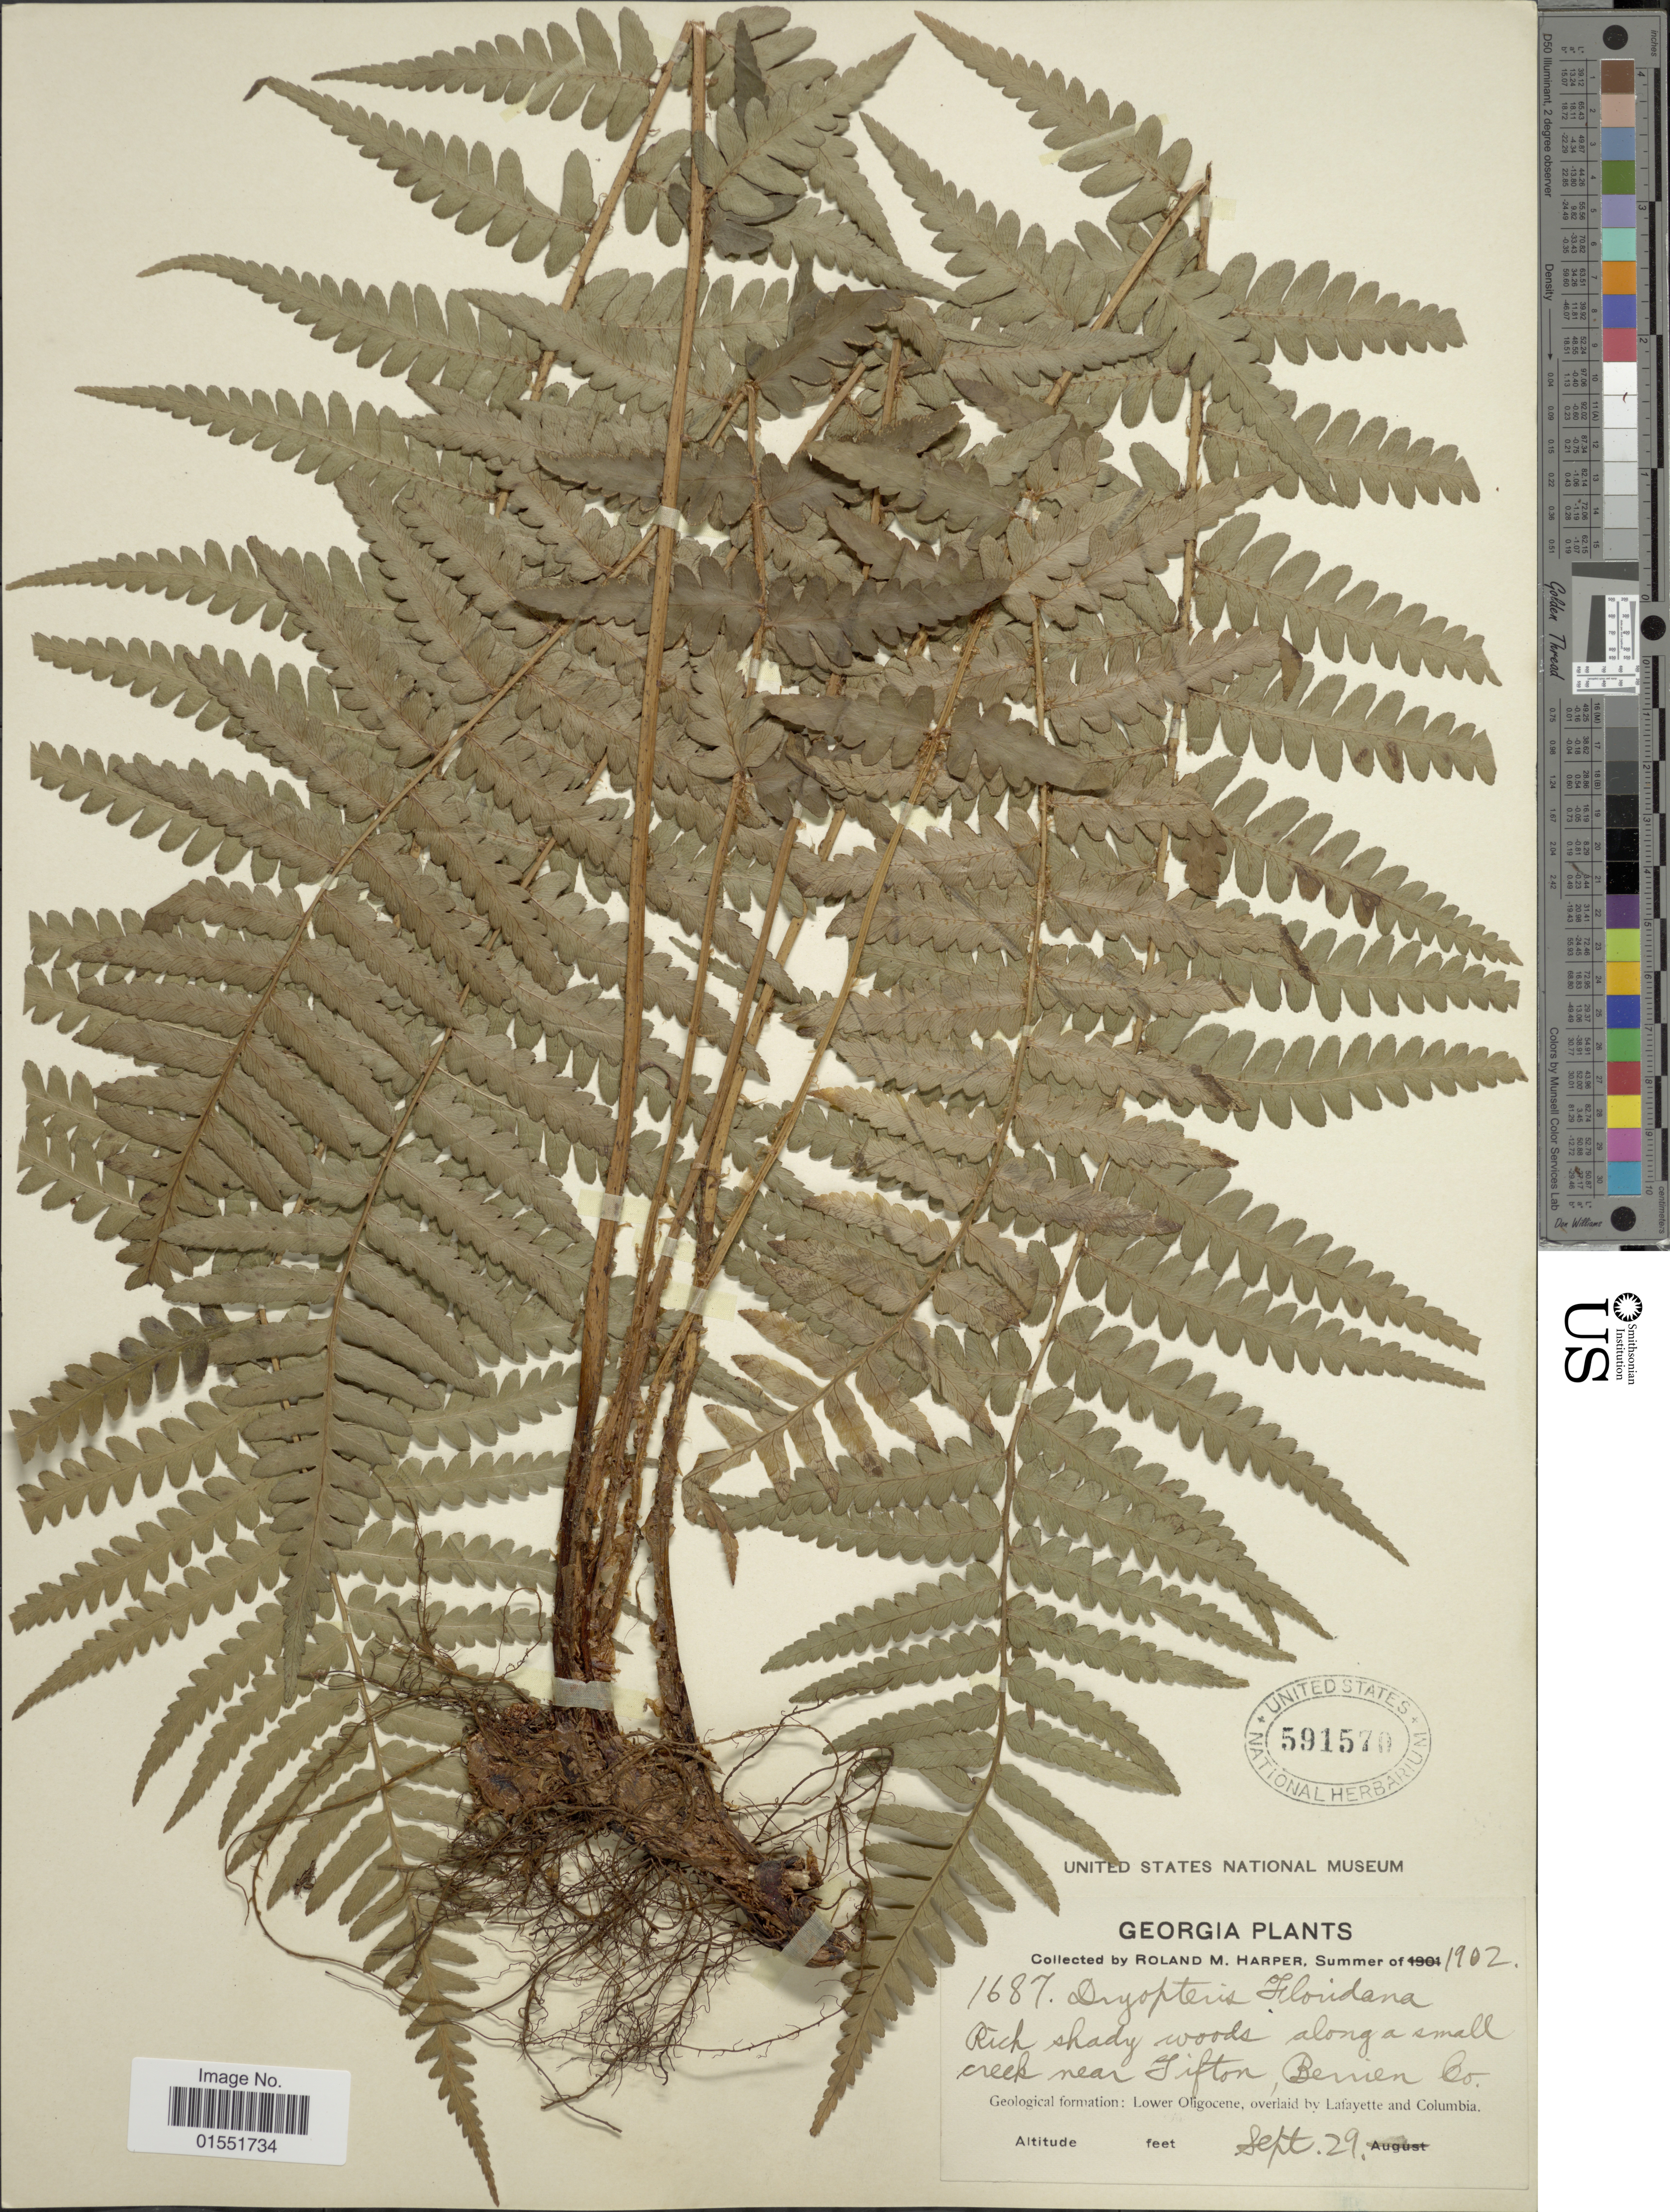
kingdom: Plantae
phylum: Tracheophyta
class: Polypodiopsida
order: Polypodiales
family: Dryopteridaceae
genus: Dryopteris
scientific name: Dryopteris ludoviciana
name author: (Kunze) Small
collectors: R. M. Harper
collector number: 1687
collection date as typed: Summer 1902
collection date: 1902-09-29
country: United States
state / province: Georgia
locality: Along a small creek near Tifton, Berrien Co.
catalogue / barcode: US 591570